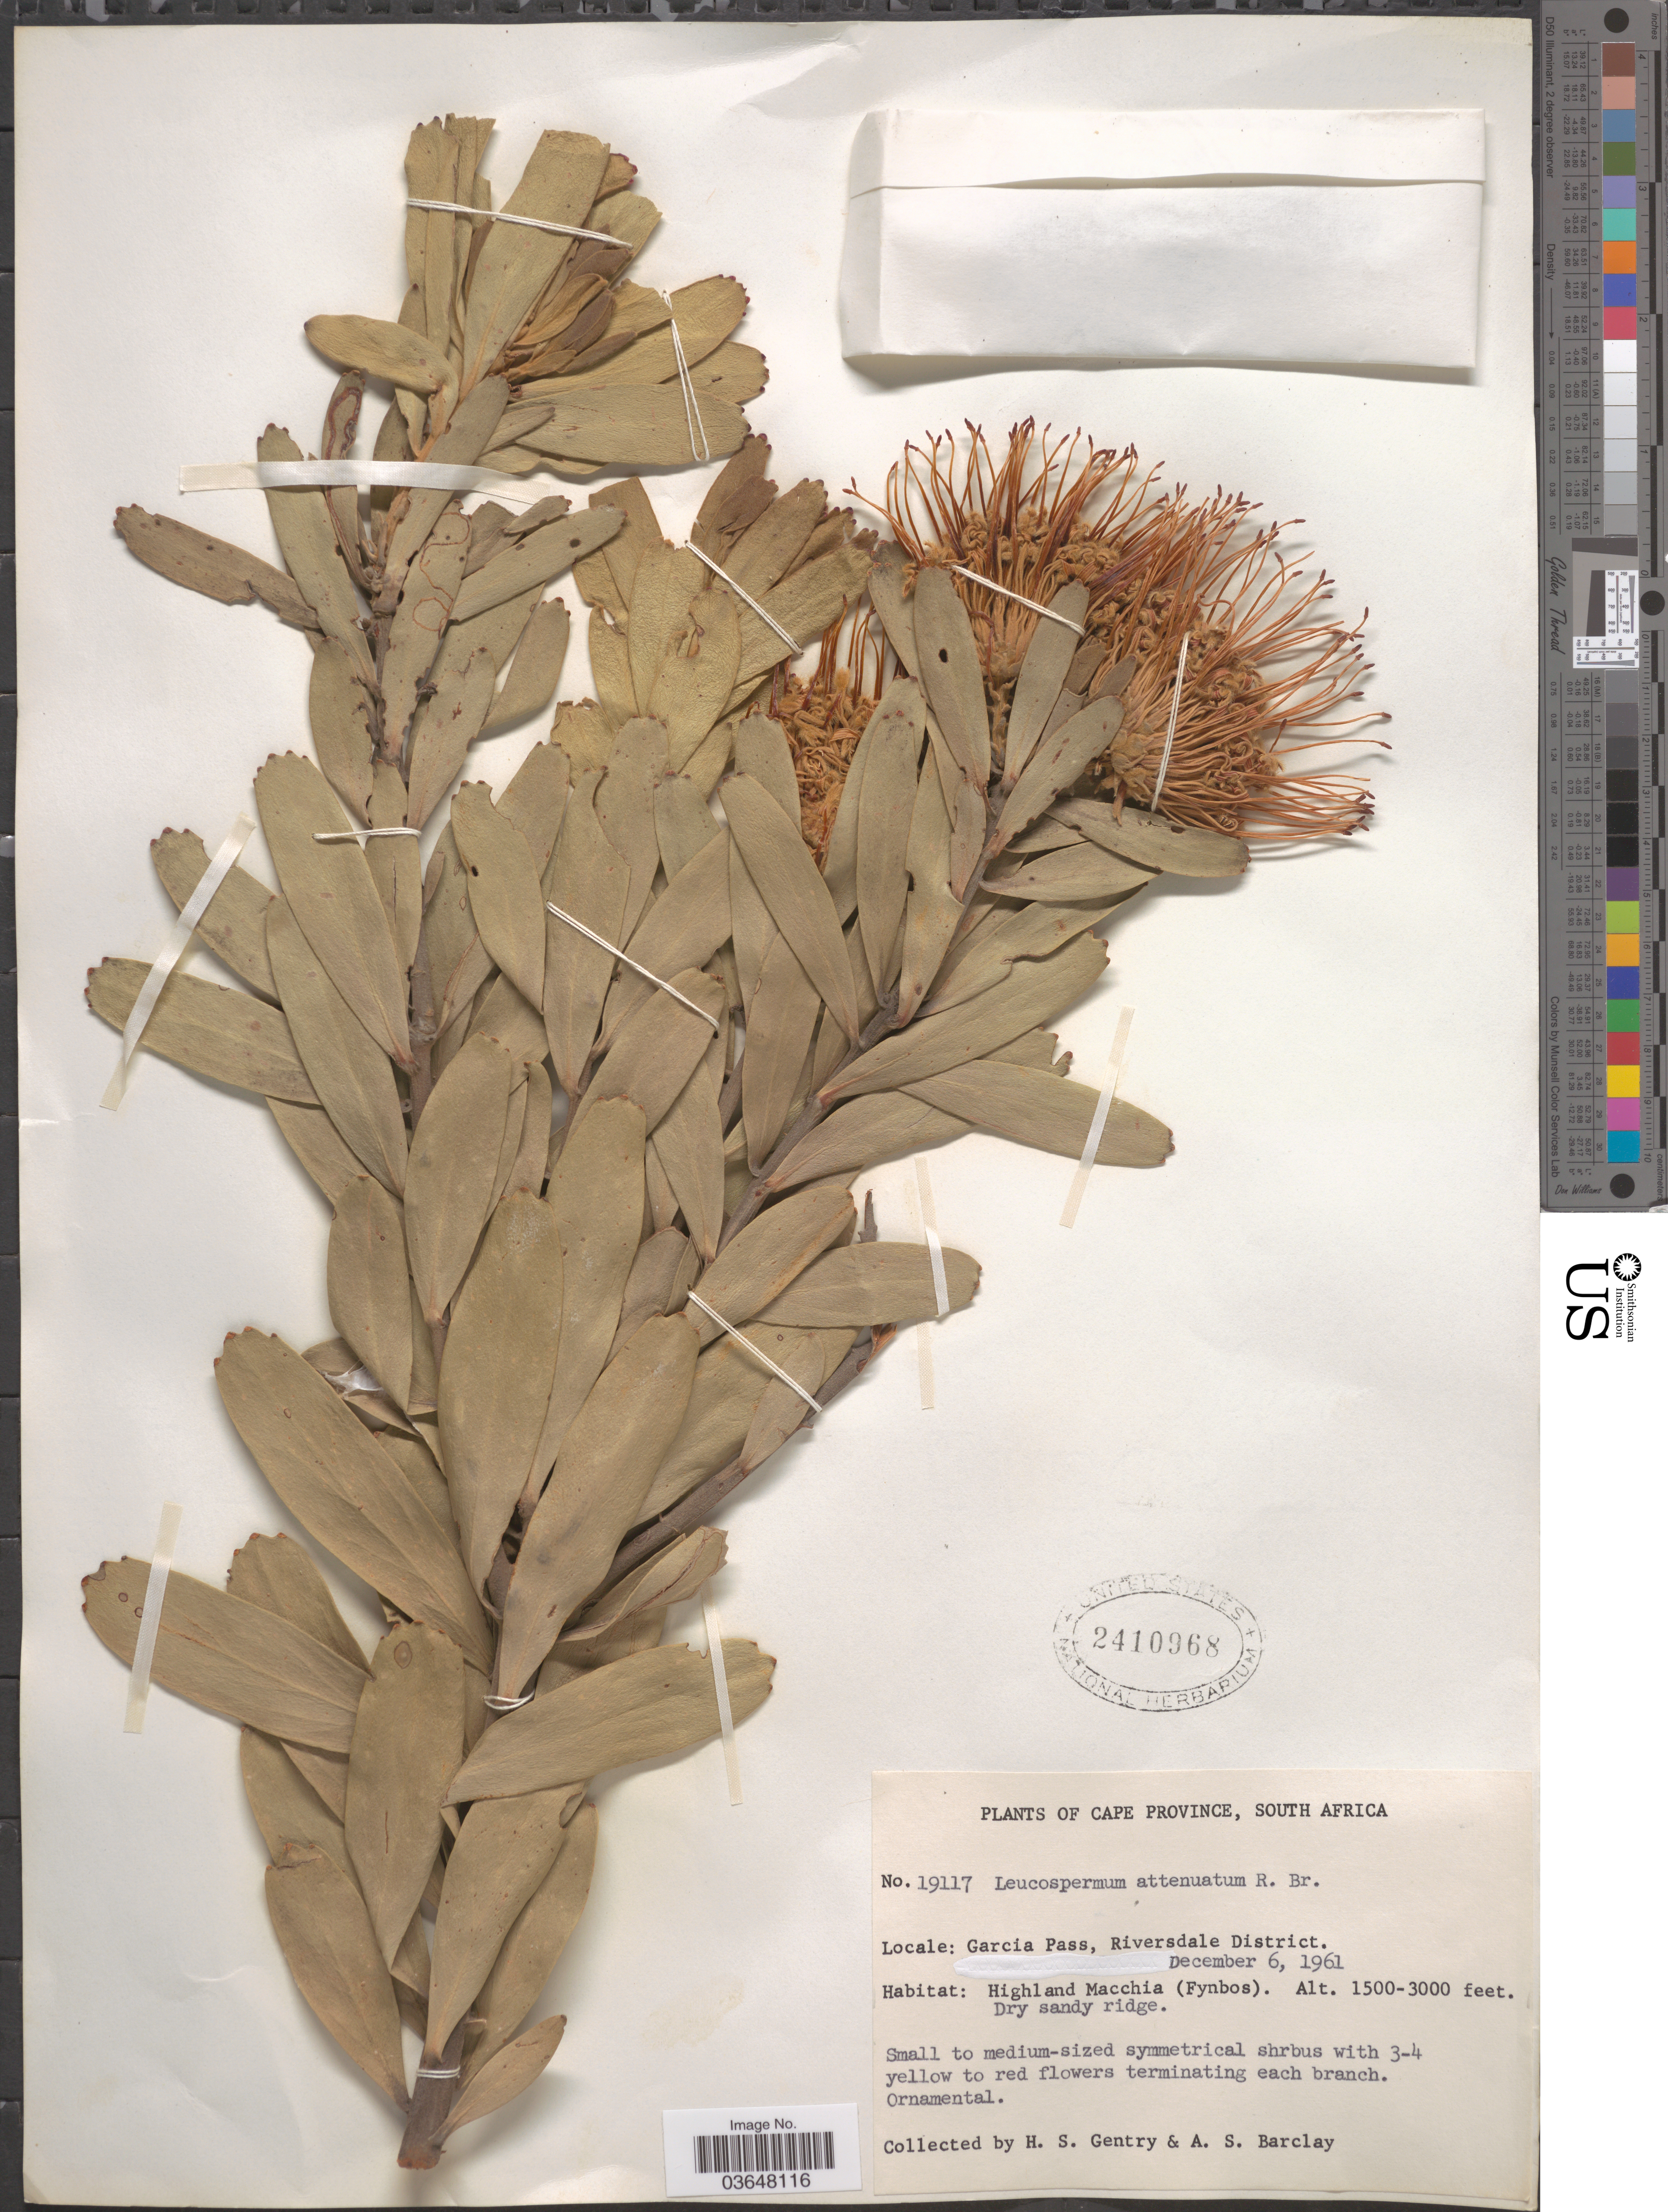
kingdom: Plantae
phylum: Tracheophyta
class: Magnoliopsida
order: Proteales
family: Proteaceae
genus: Leucospermum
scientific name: Leucospermum cuneiforme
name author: Rourke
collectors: H. S. Gentry & A. S. Barclay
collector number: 19117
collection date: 1961-12-06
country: South Africa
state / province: Western Cape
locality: Garcia Pass, Riversdale District.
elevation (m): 457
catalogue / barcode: US 2410968